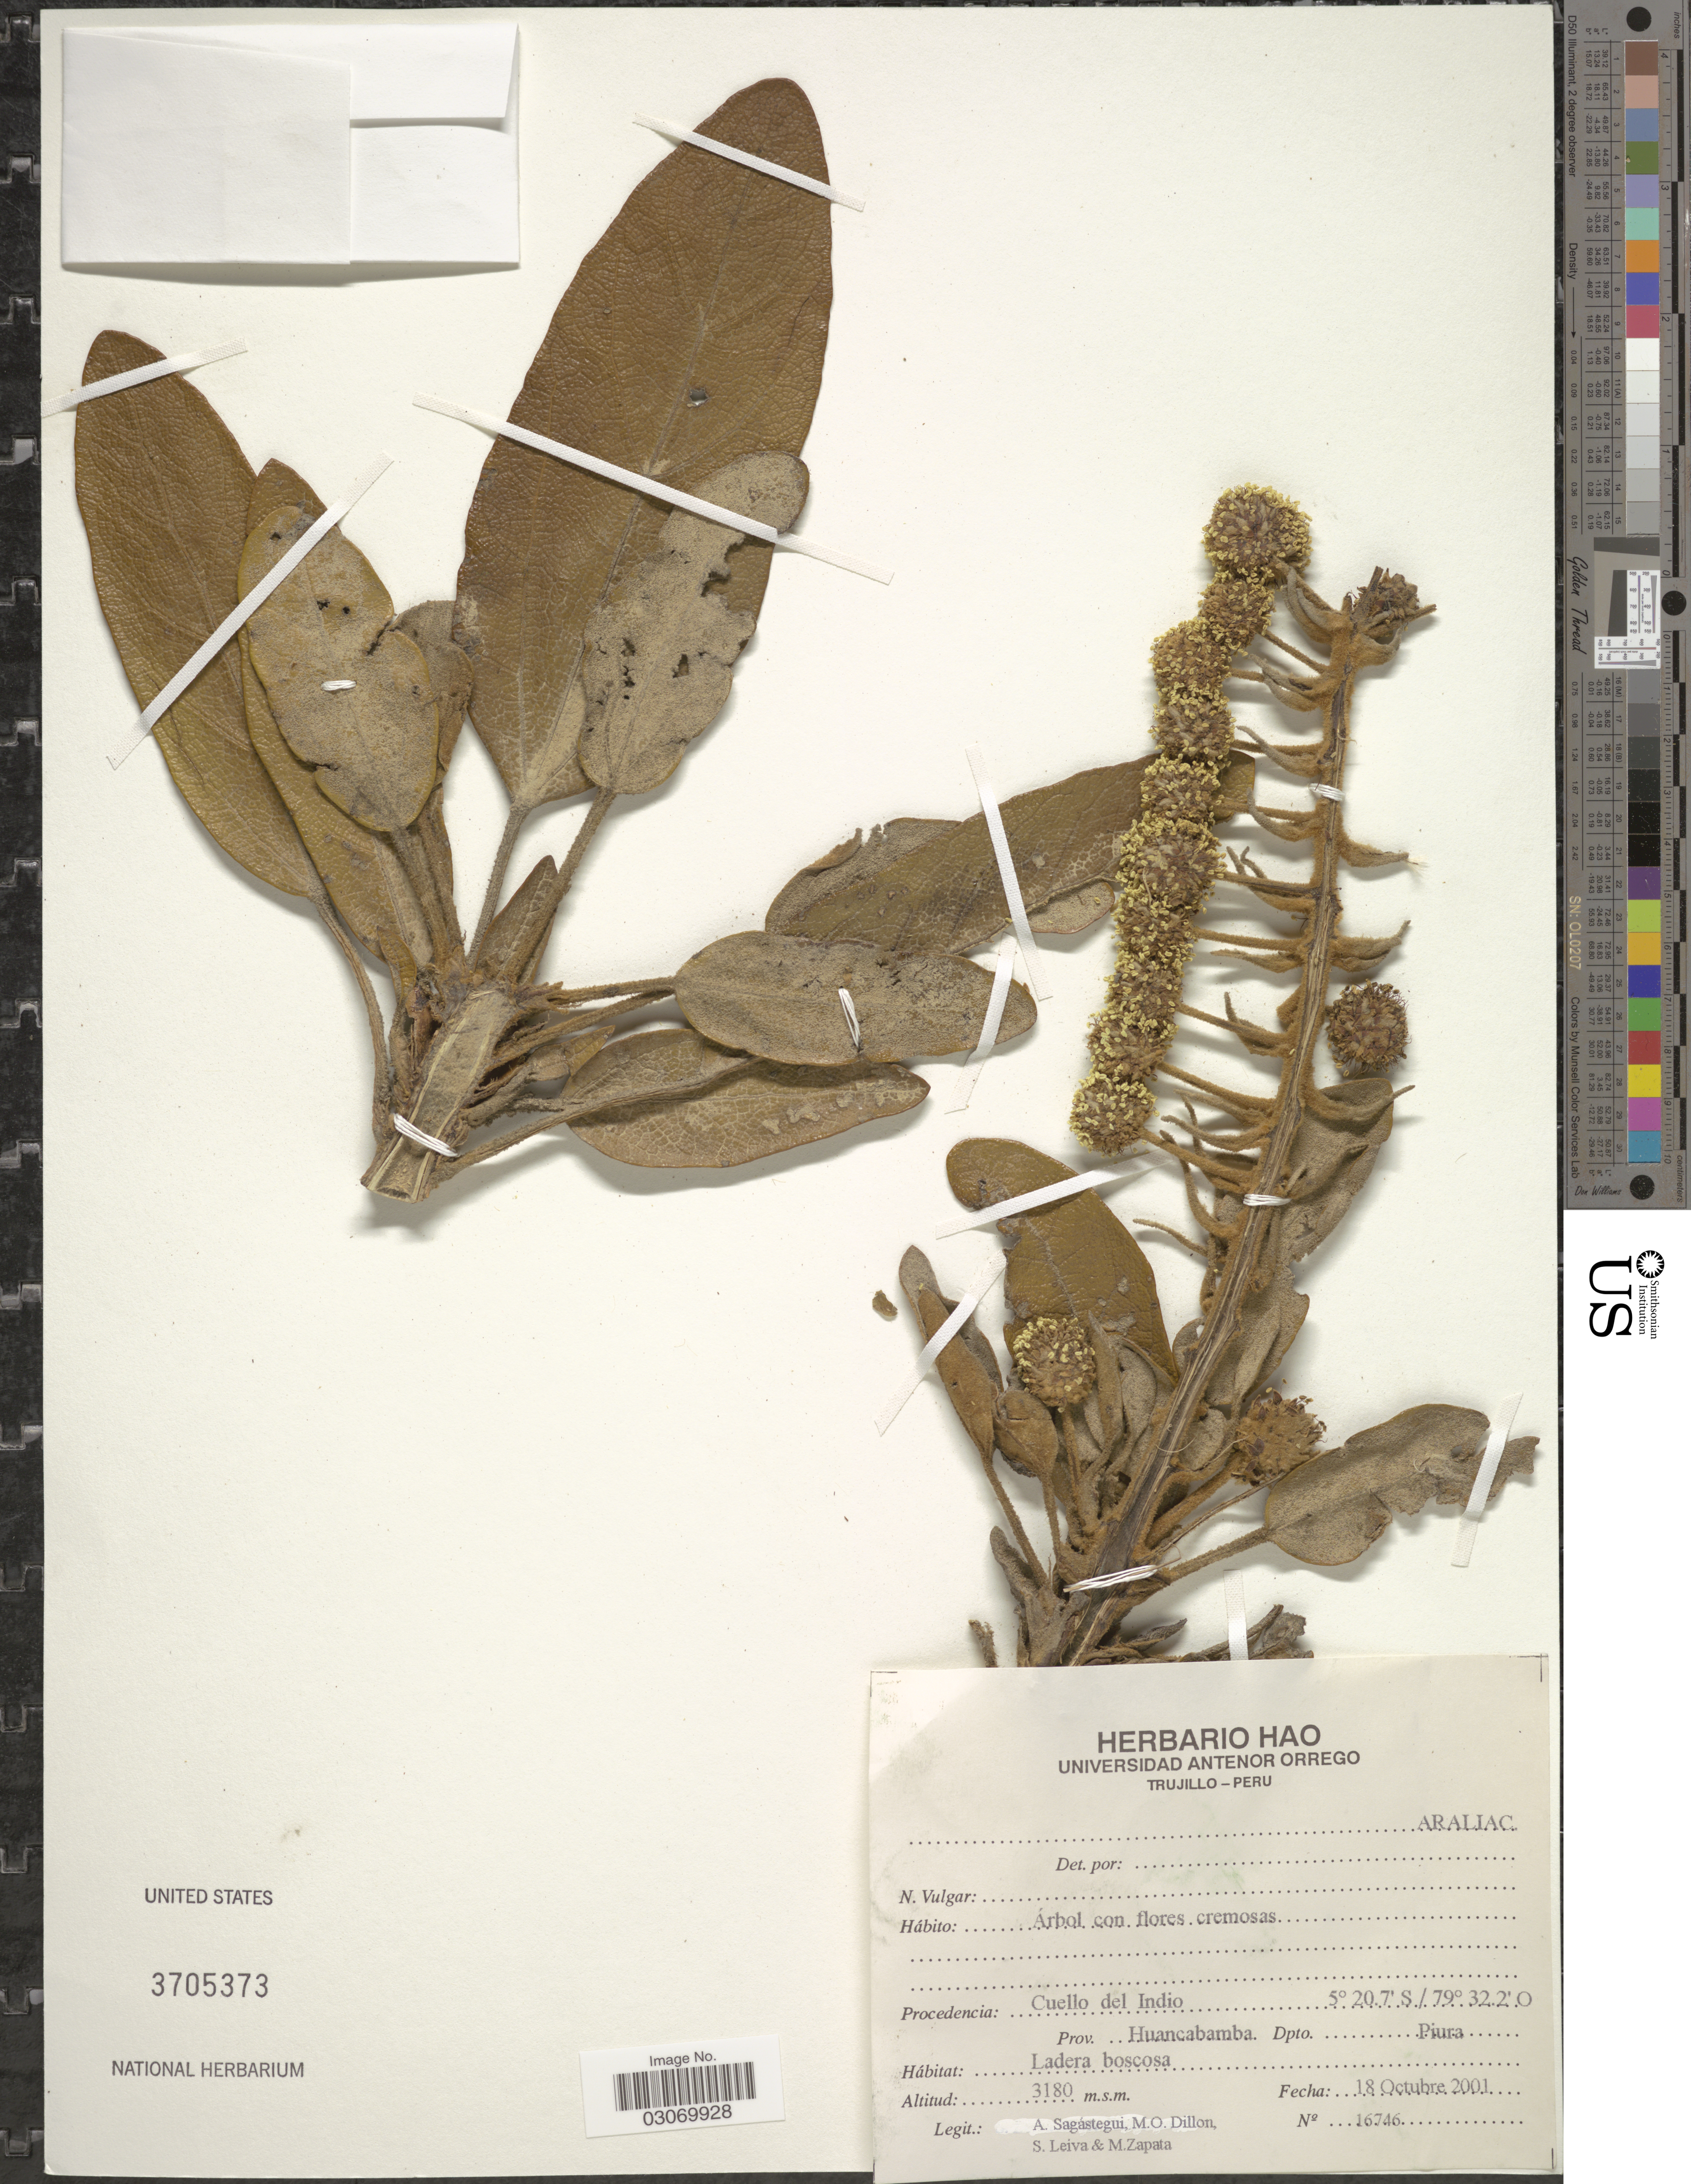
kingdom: Plantae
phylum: Tracheophyta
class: Magnoliopsida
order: Apiales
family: Araliaceae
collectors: A. Sagastegui, M. O. Dillon, S. Leiva & M. Zapata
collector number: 16746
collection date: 2001-10-18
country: Peru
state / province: Piura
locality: Procedencia Cuello del Indio, Prov. Huancabamba, Dpto. Piura.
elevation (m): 3180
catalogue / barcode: US 3705373